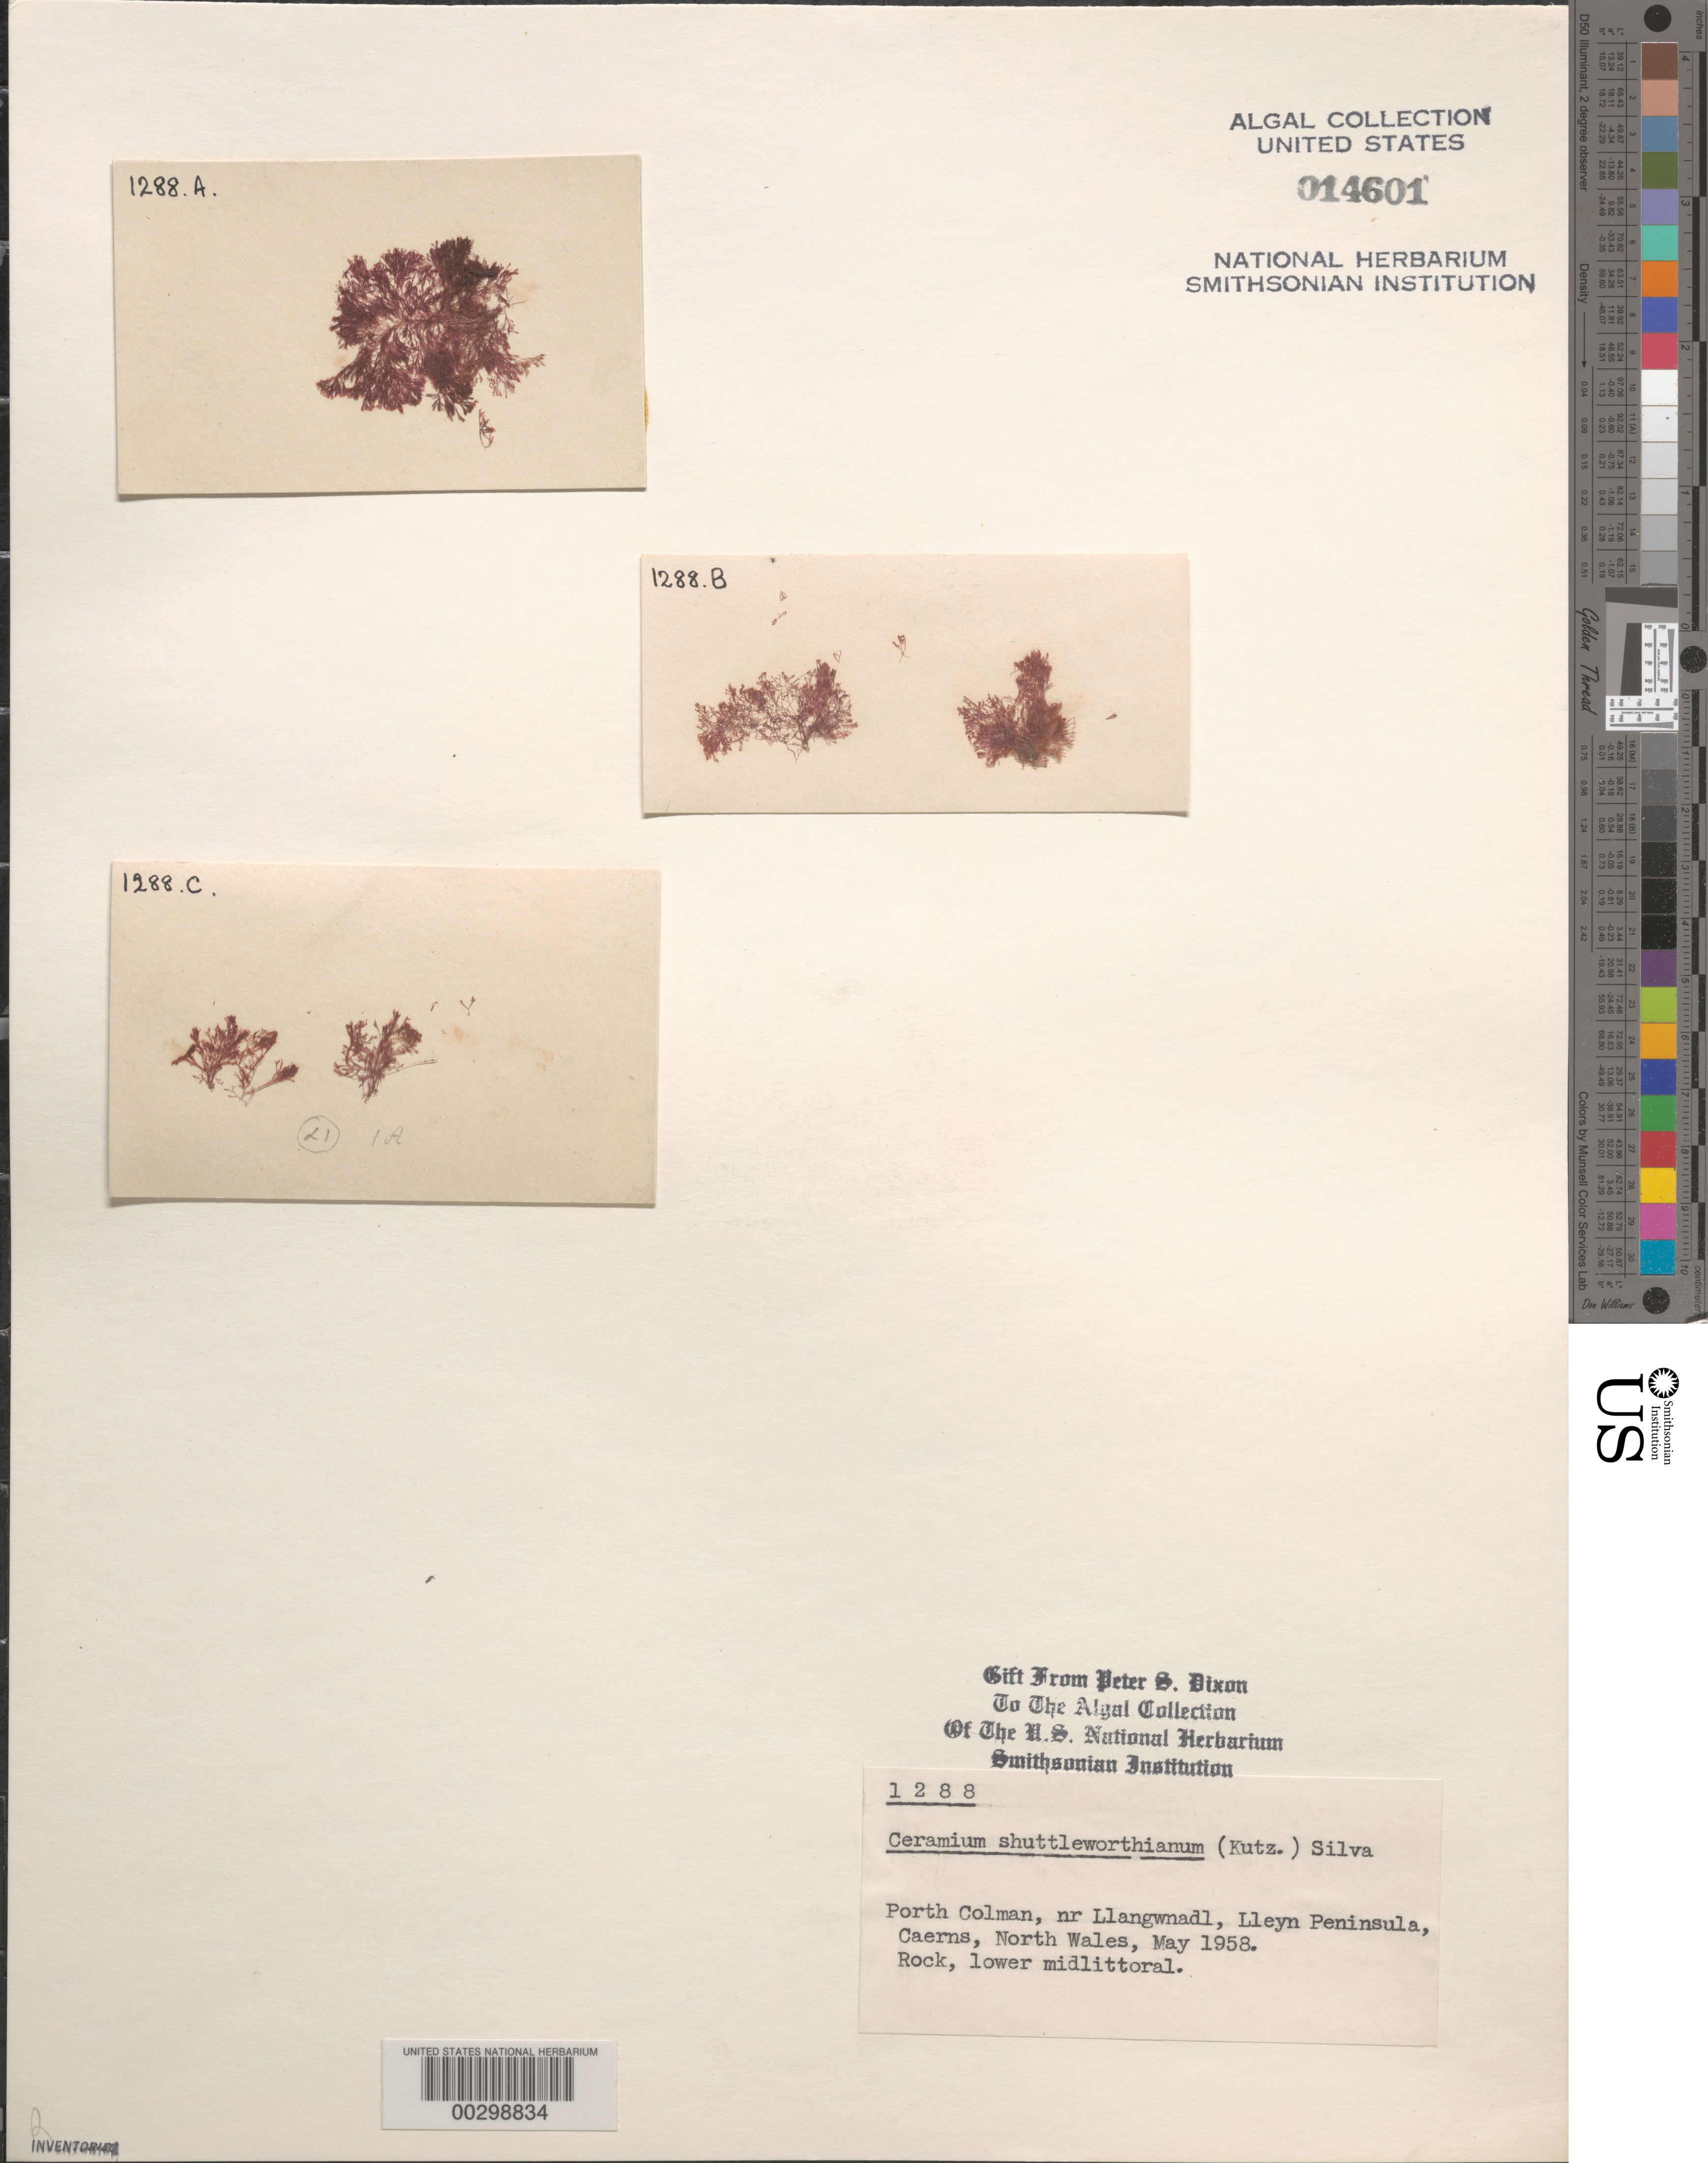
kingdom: Plantae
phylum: Rhodophyta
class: Florideophyceae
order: Ceramiales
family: Ceramiaceae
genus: Ceramium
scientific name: Ceramium shuttleworthianum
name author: (Kütz.) Rabenh.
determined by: Dixon, P. S.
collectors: P. S. Dixon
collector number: PSD 1288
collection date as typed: May 1958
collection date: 1958-05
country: United Kingdom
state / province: Wales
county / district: Gwynedd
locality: Porth Colman, near Llangwnadl, Lleyn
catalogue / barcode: US 14601